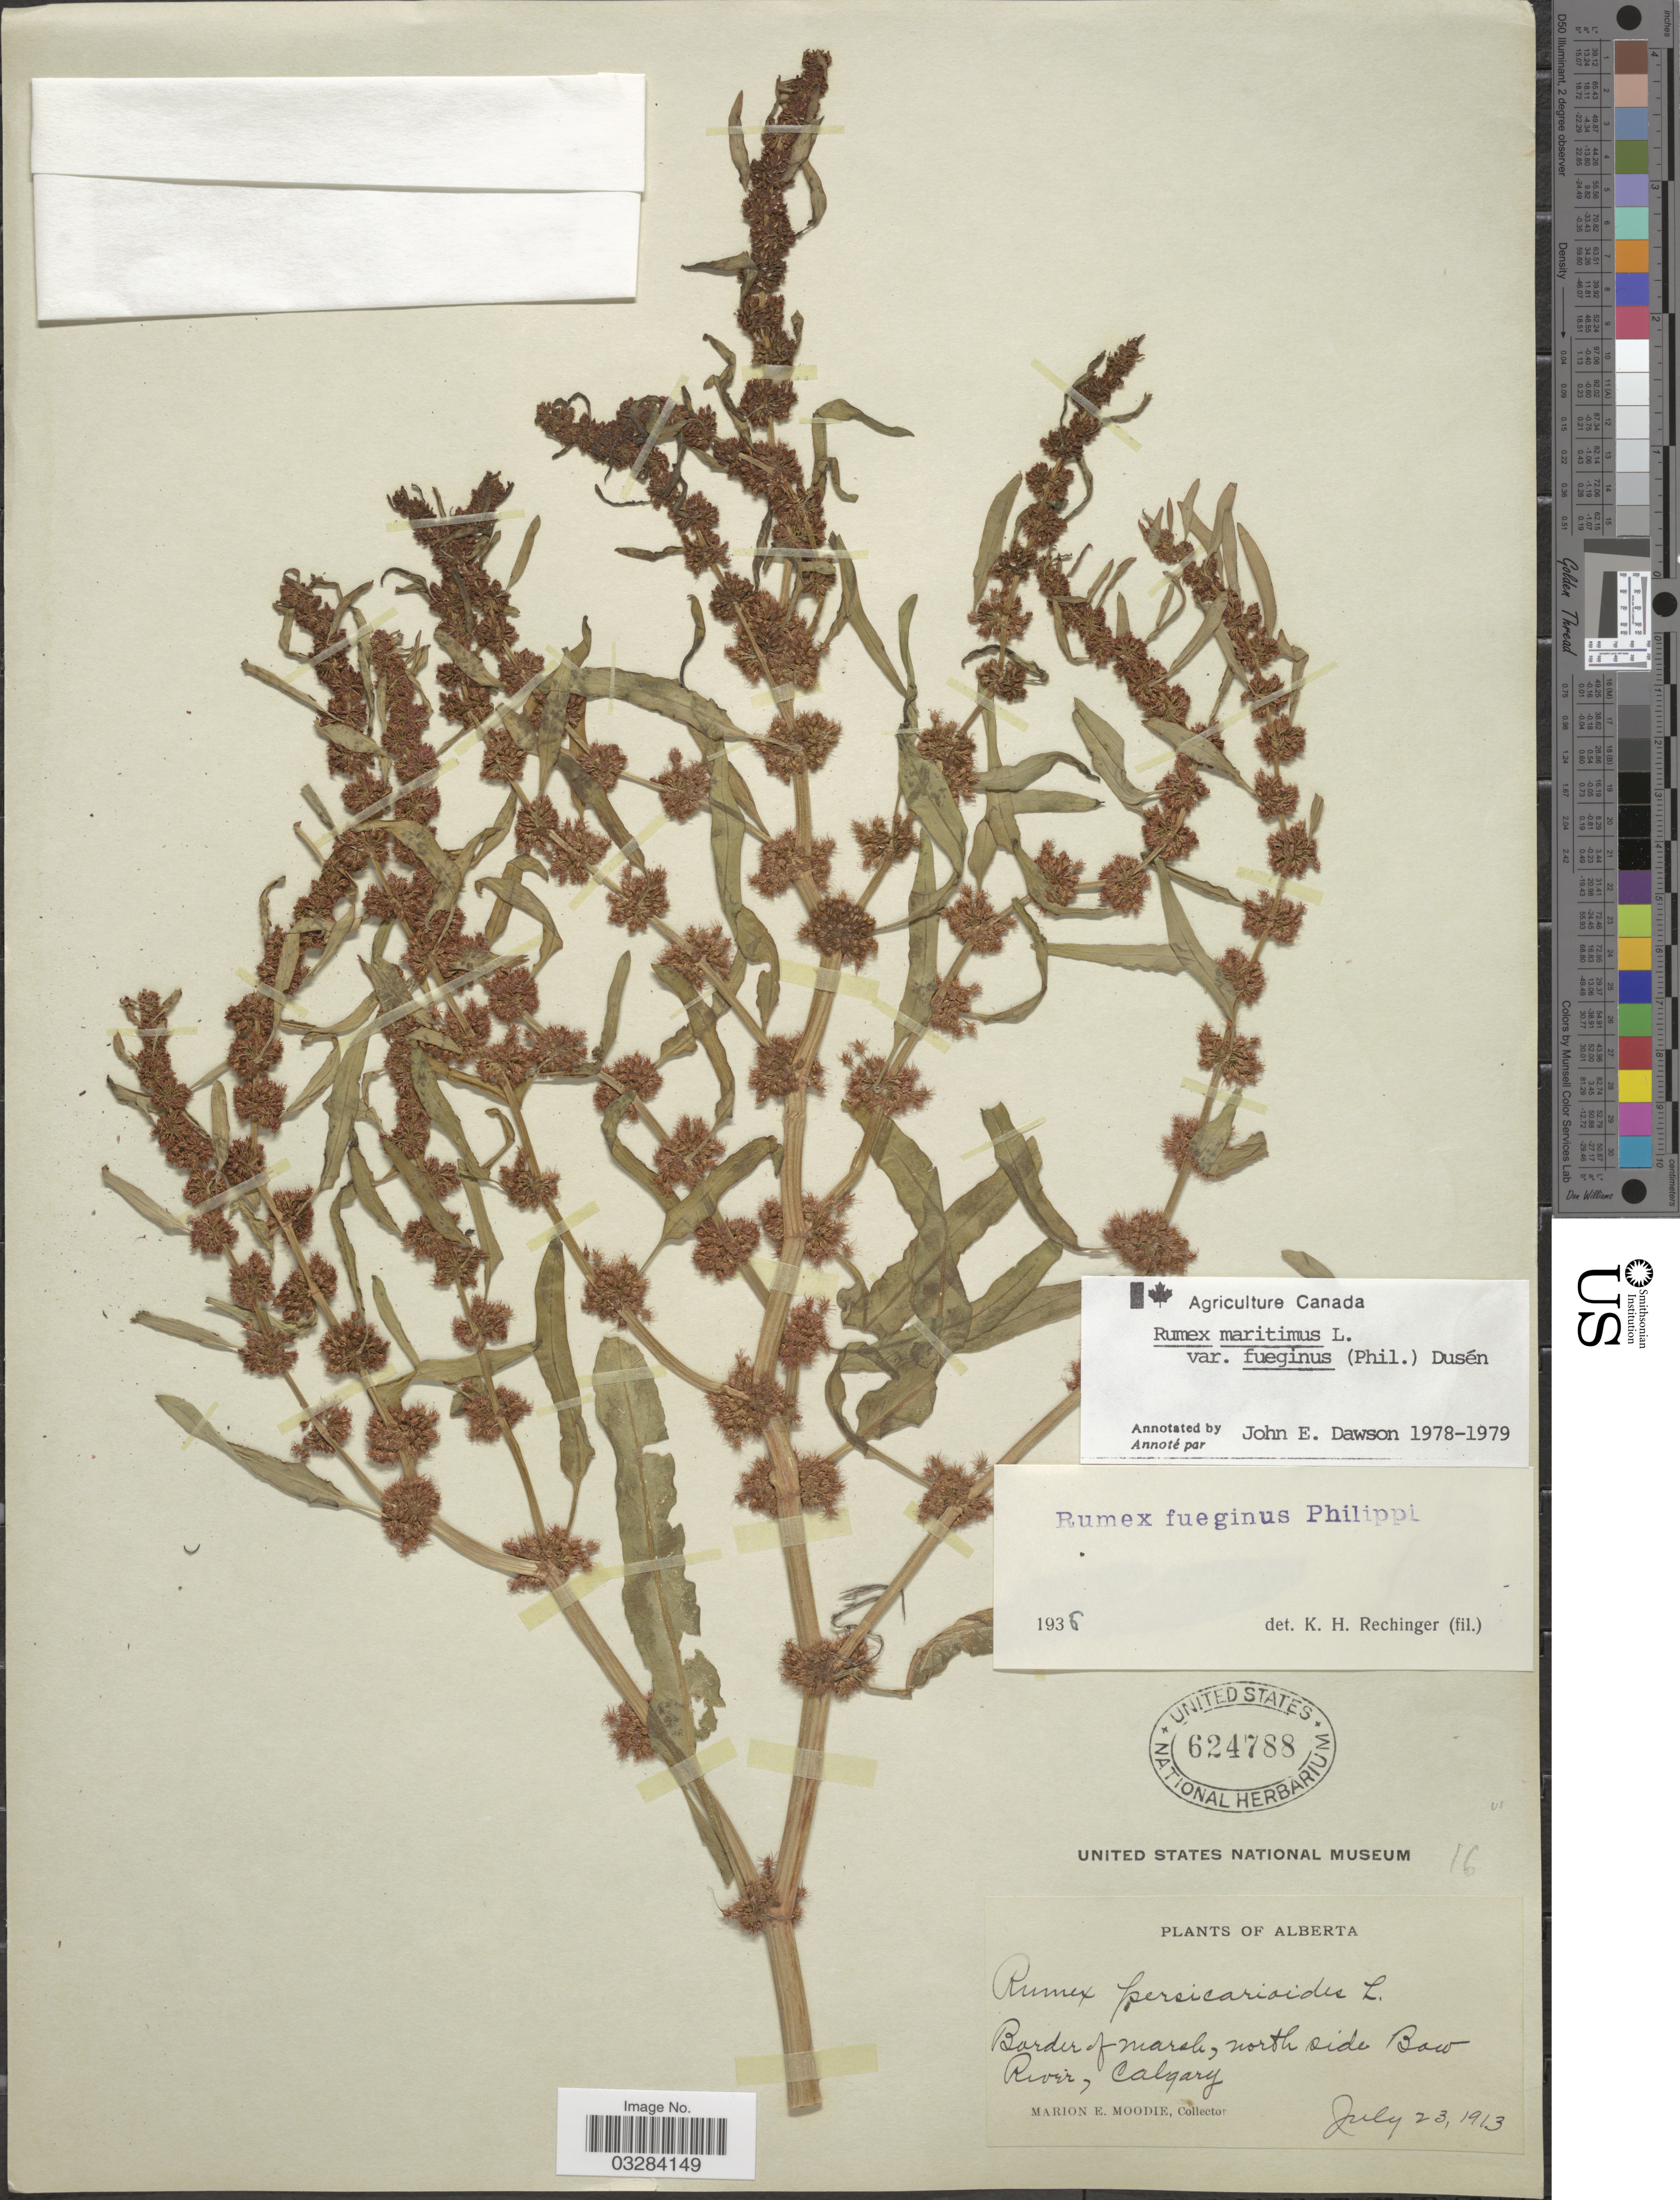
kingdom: Plantae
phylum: Tracheophyta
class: Magnoliopsida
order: Caryophyllales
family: Polygonaceae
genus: Rumex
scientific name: Rumex maritimus var. fueginus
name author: (Phil.) Dusén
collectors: M. E. Moodie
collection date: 1913-07-23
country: Canada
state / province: Alberta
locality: North side Bow River, Calgary.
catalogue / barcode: US 624788